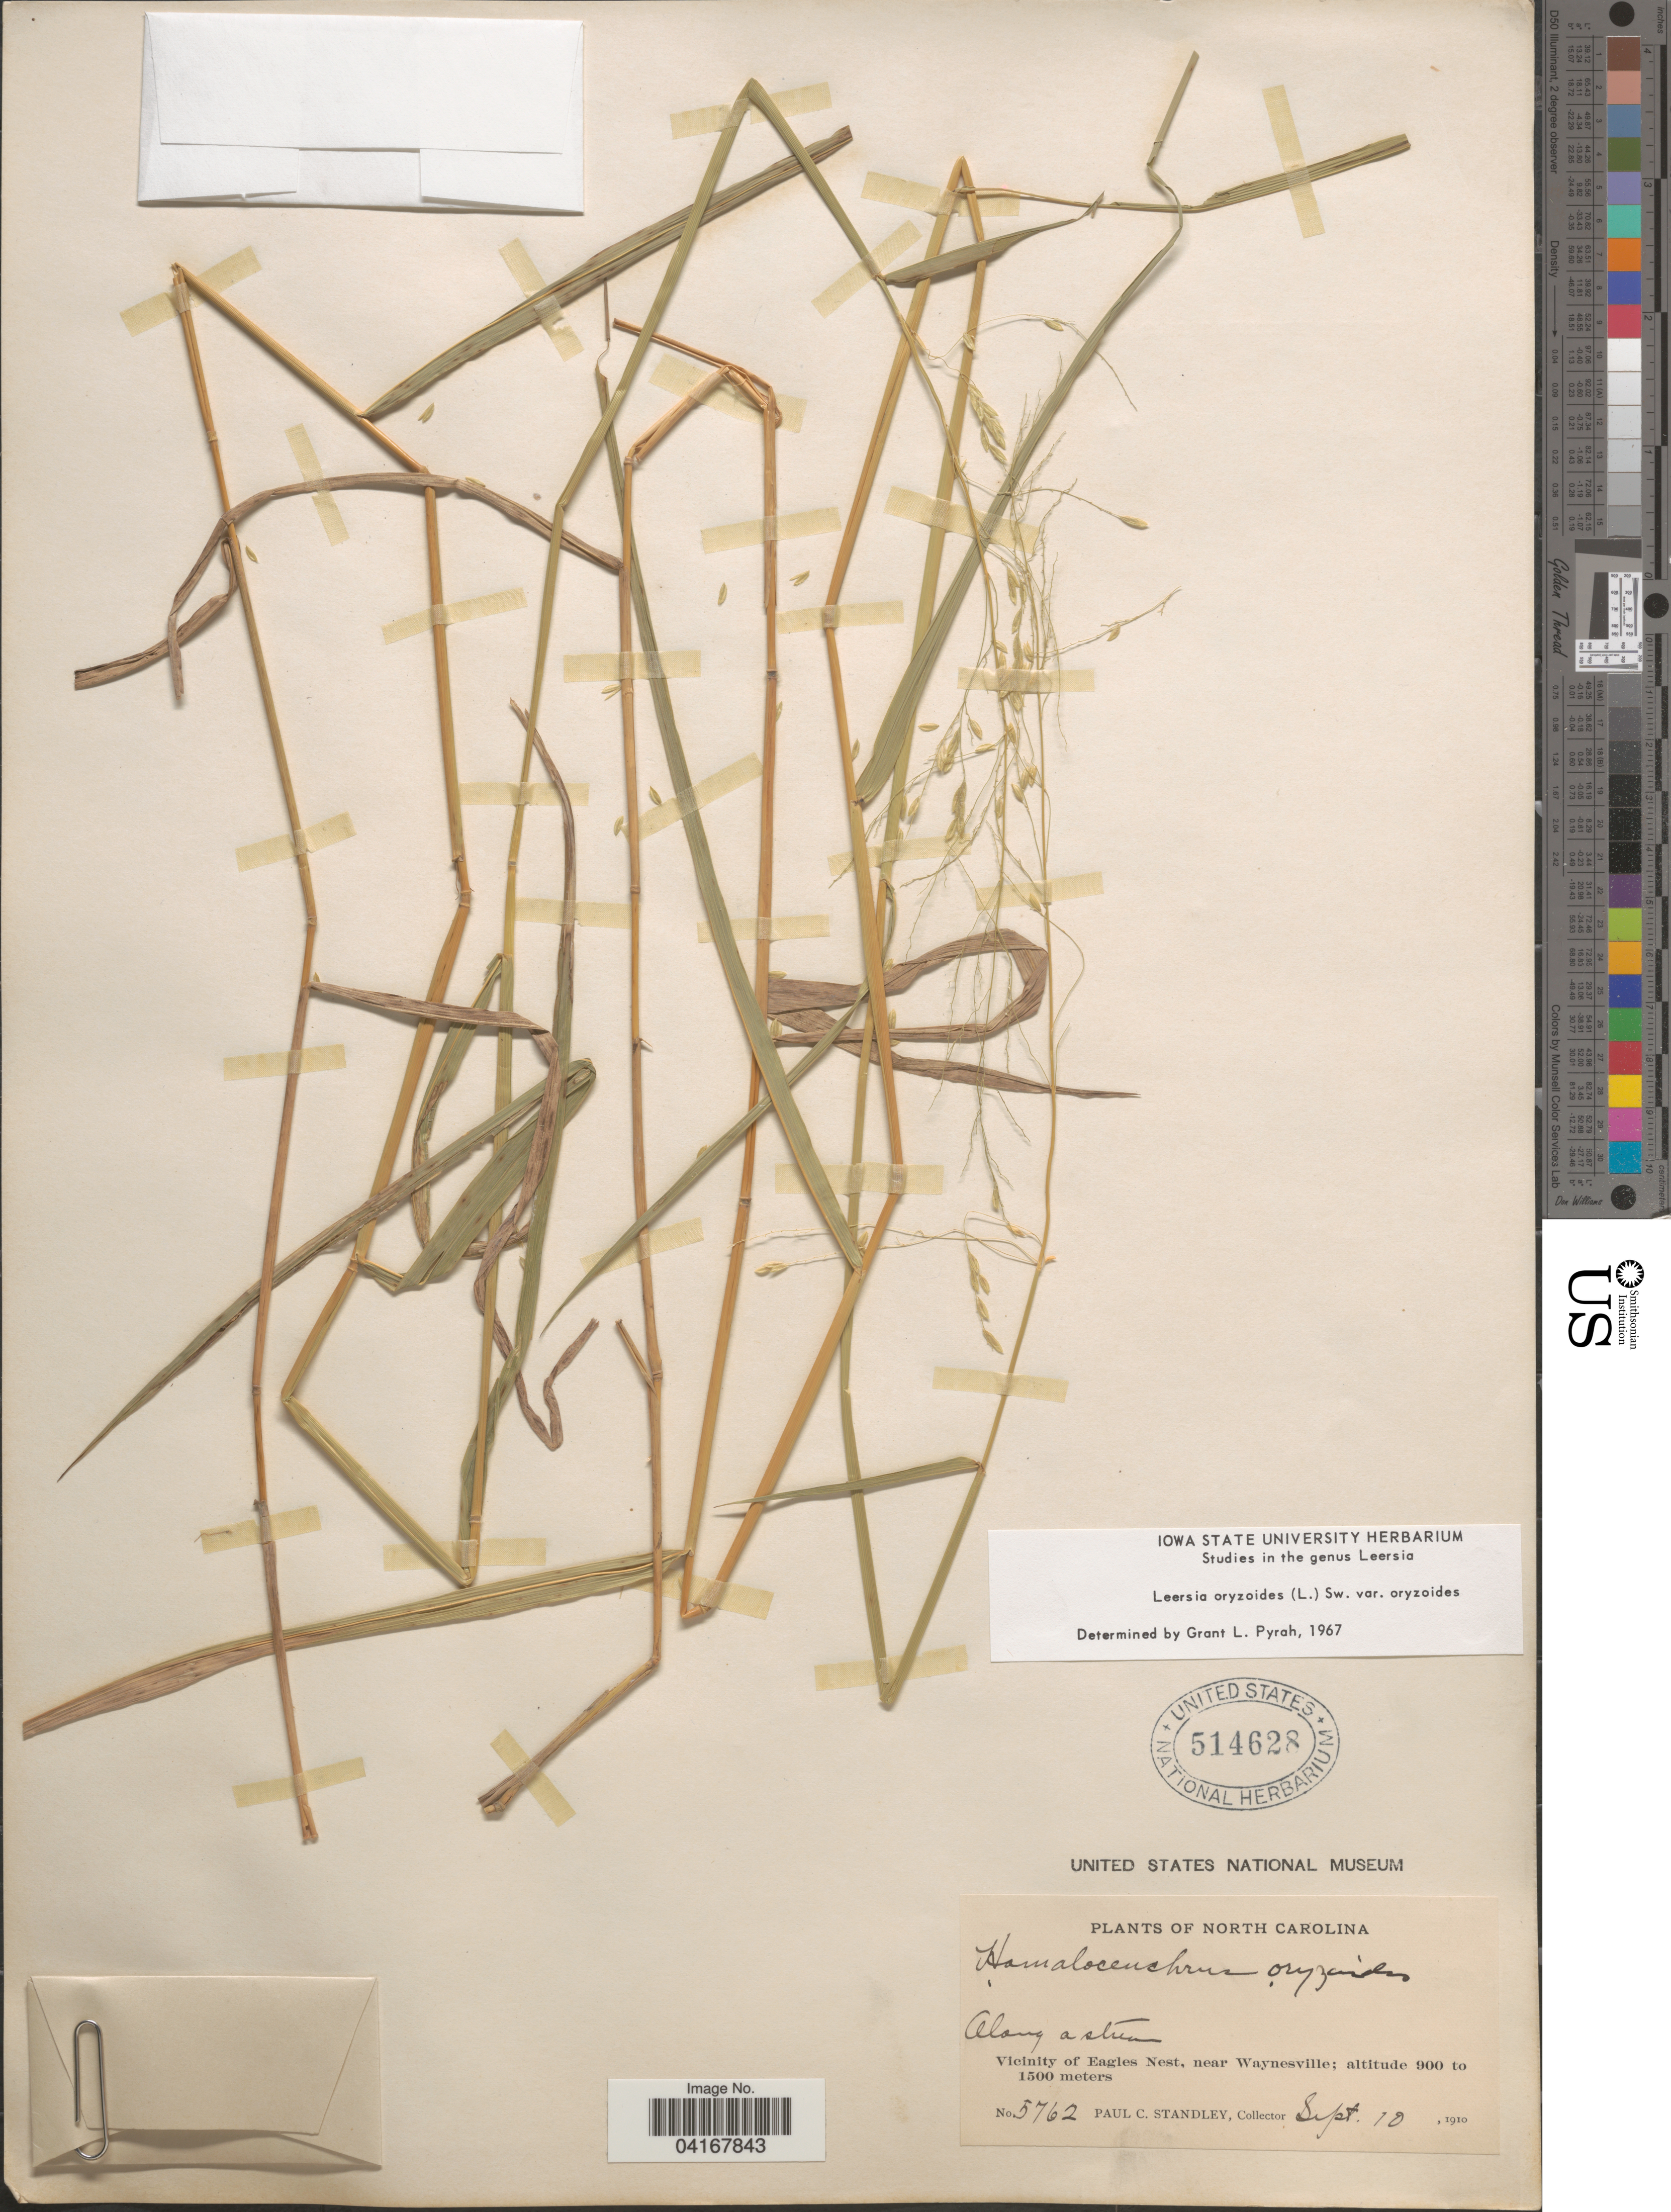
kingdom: Plantae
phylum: Tracheophyta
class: Liliopsida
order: Poales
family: Poaceae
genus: Leersia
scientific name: Leersia oryzoides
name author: (L.) Sw.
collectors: P. C. Standley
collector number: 5762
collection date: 1910-09-10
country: United States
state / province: North Carolina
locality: Vicinity of Eagles Nest, near Waynesville.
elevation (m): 900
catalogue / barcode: US 514628